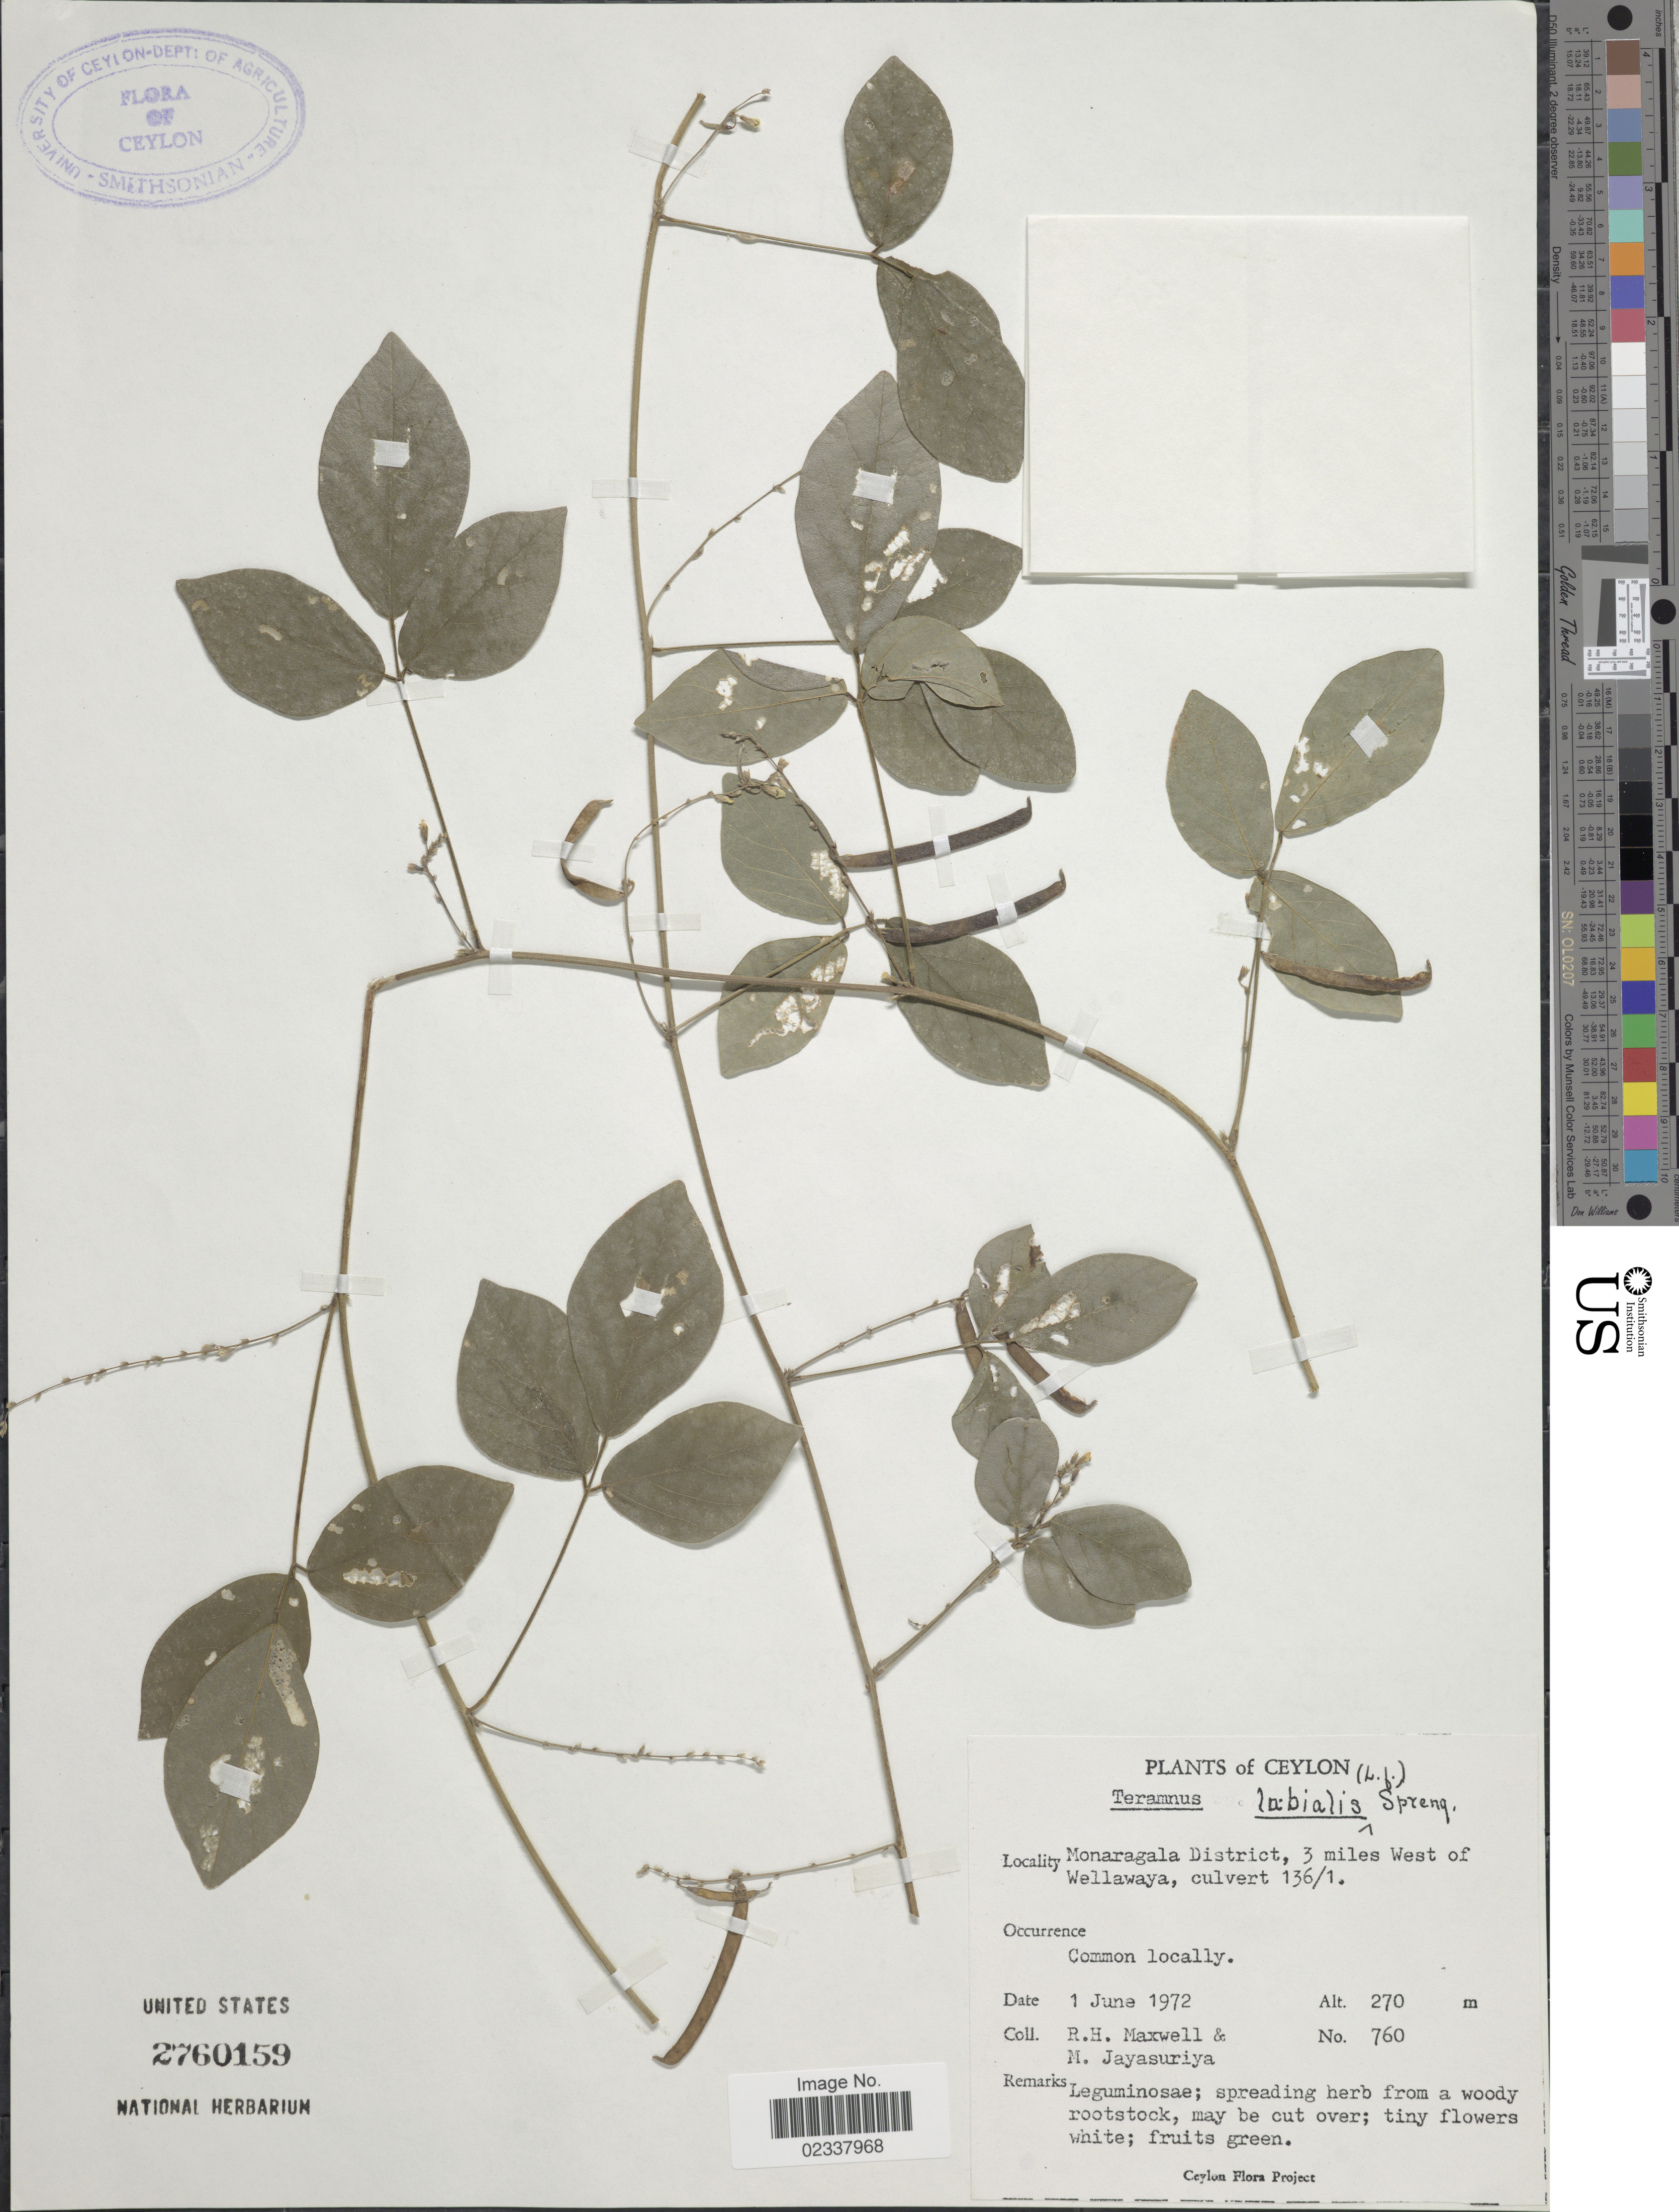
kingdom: Plantae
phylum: Tracheophyta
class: Magnoliopsida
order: Fabales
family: Fabaceae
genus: Teramnus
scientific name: Teramnus labialis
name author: (L. f.) Spreng.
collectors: R. Maxwell & M. Jayasuriya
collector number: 760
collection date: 1972-06-01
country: Sri Lanka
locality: Ceylon, Monaragala District, 3 miles West of Wellawaya, culvert 136/1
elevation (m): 270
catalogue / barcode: US 2760159